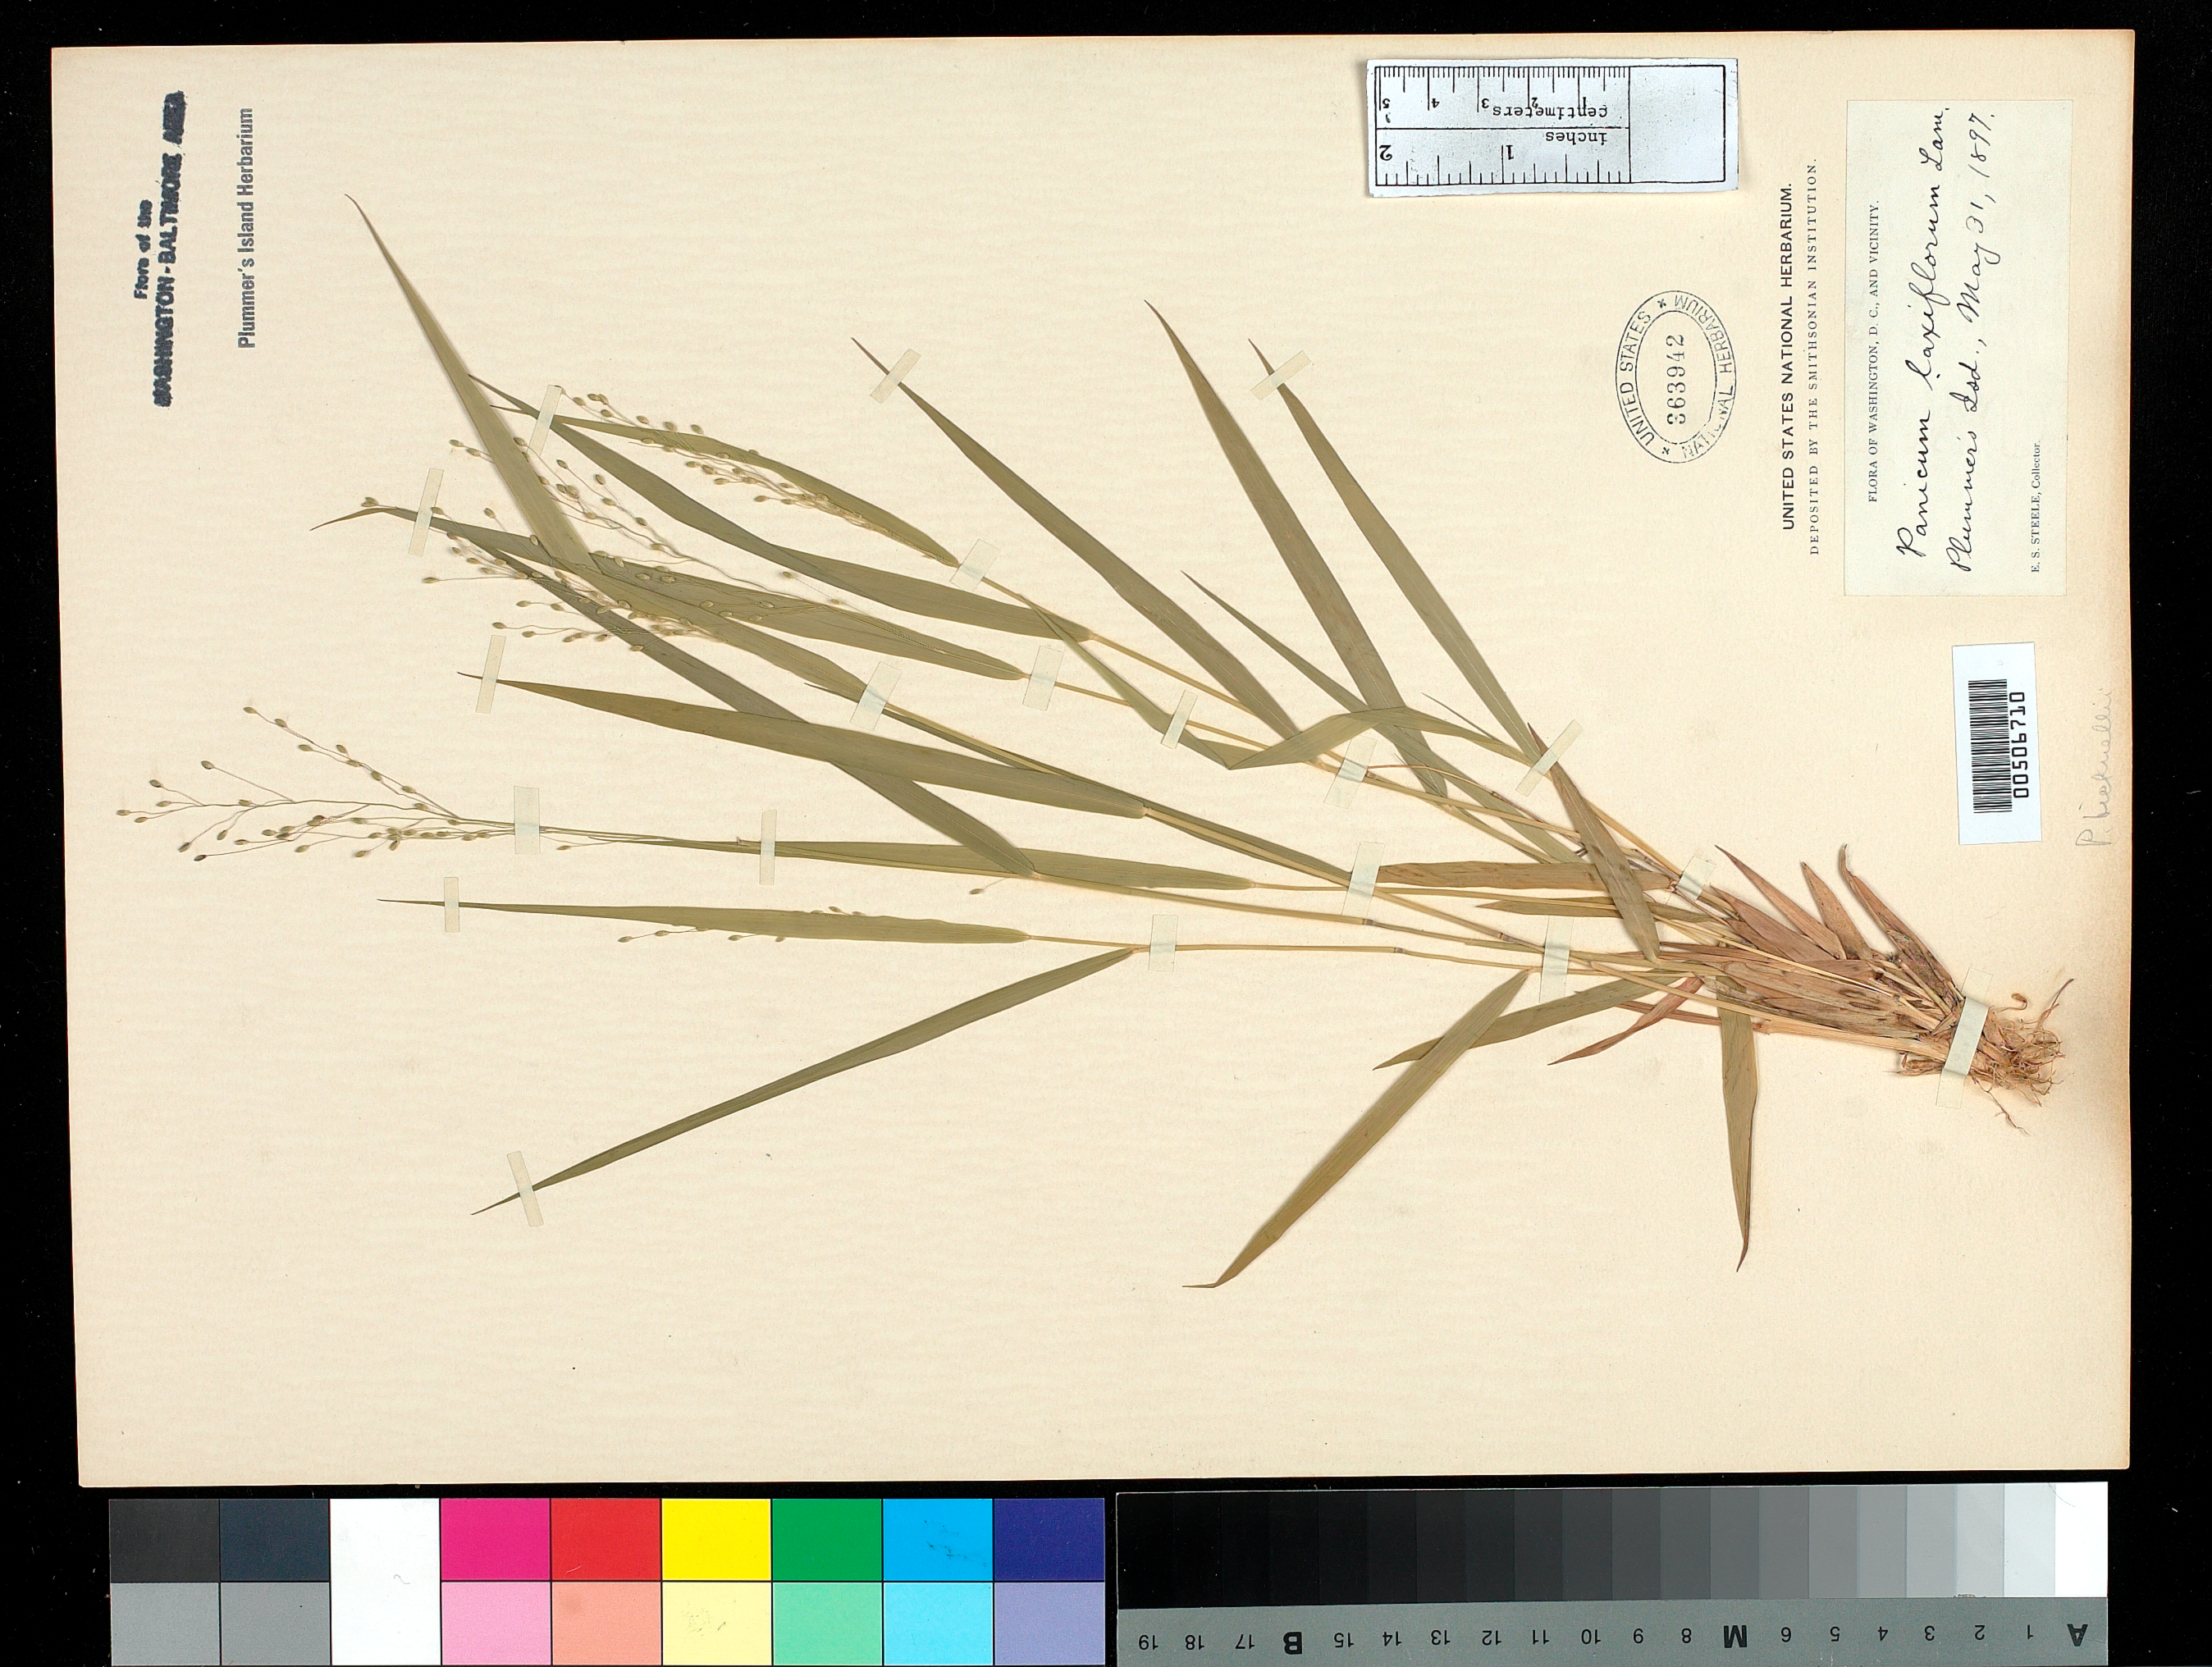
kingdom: Plantae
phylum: Tracheophyta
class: Liliopsida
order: Poales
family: Poaceae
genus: Dichanthelium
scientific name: Dichanthelium aciculare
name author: (Desv. ex Poir.) Gould & C.A. Clark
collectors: E. Steele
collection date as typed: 31 May 1897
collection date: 1897-05-31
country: United States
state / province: Maryland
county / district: Montgomery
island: Plummers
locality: Plummers Island Plummers Island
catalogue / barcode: US 363942